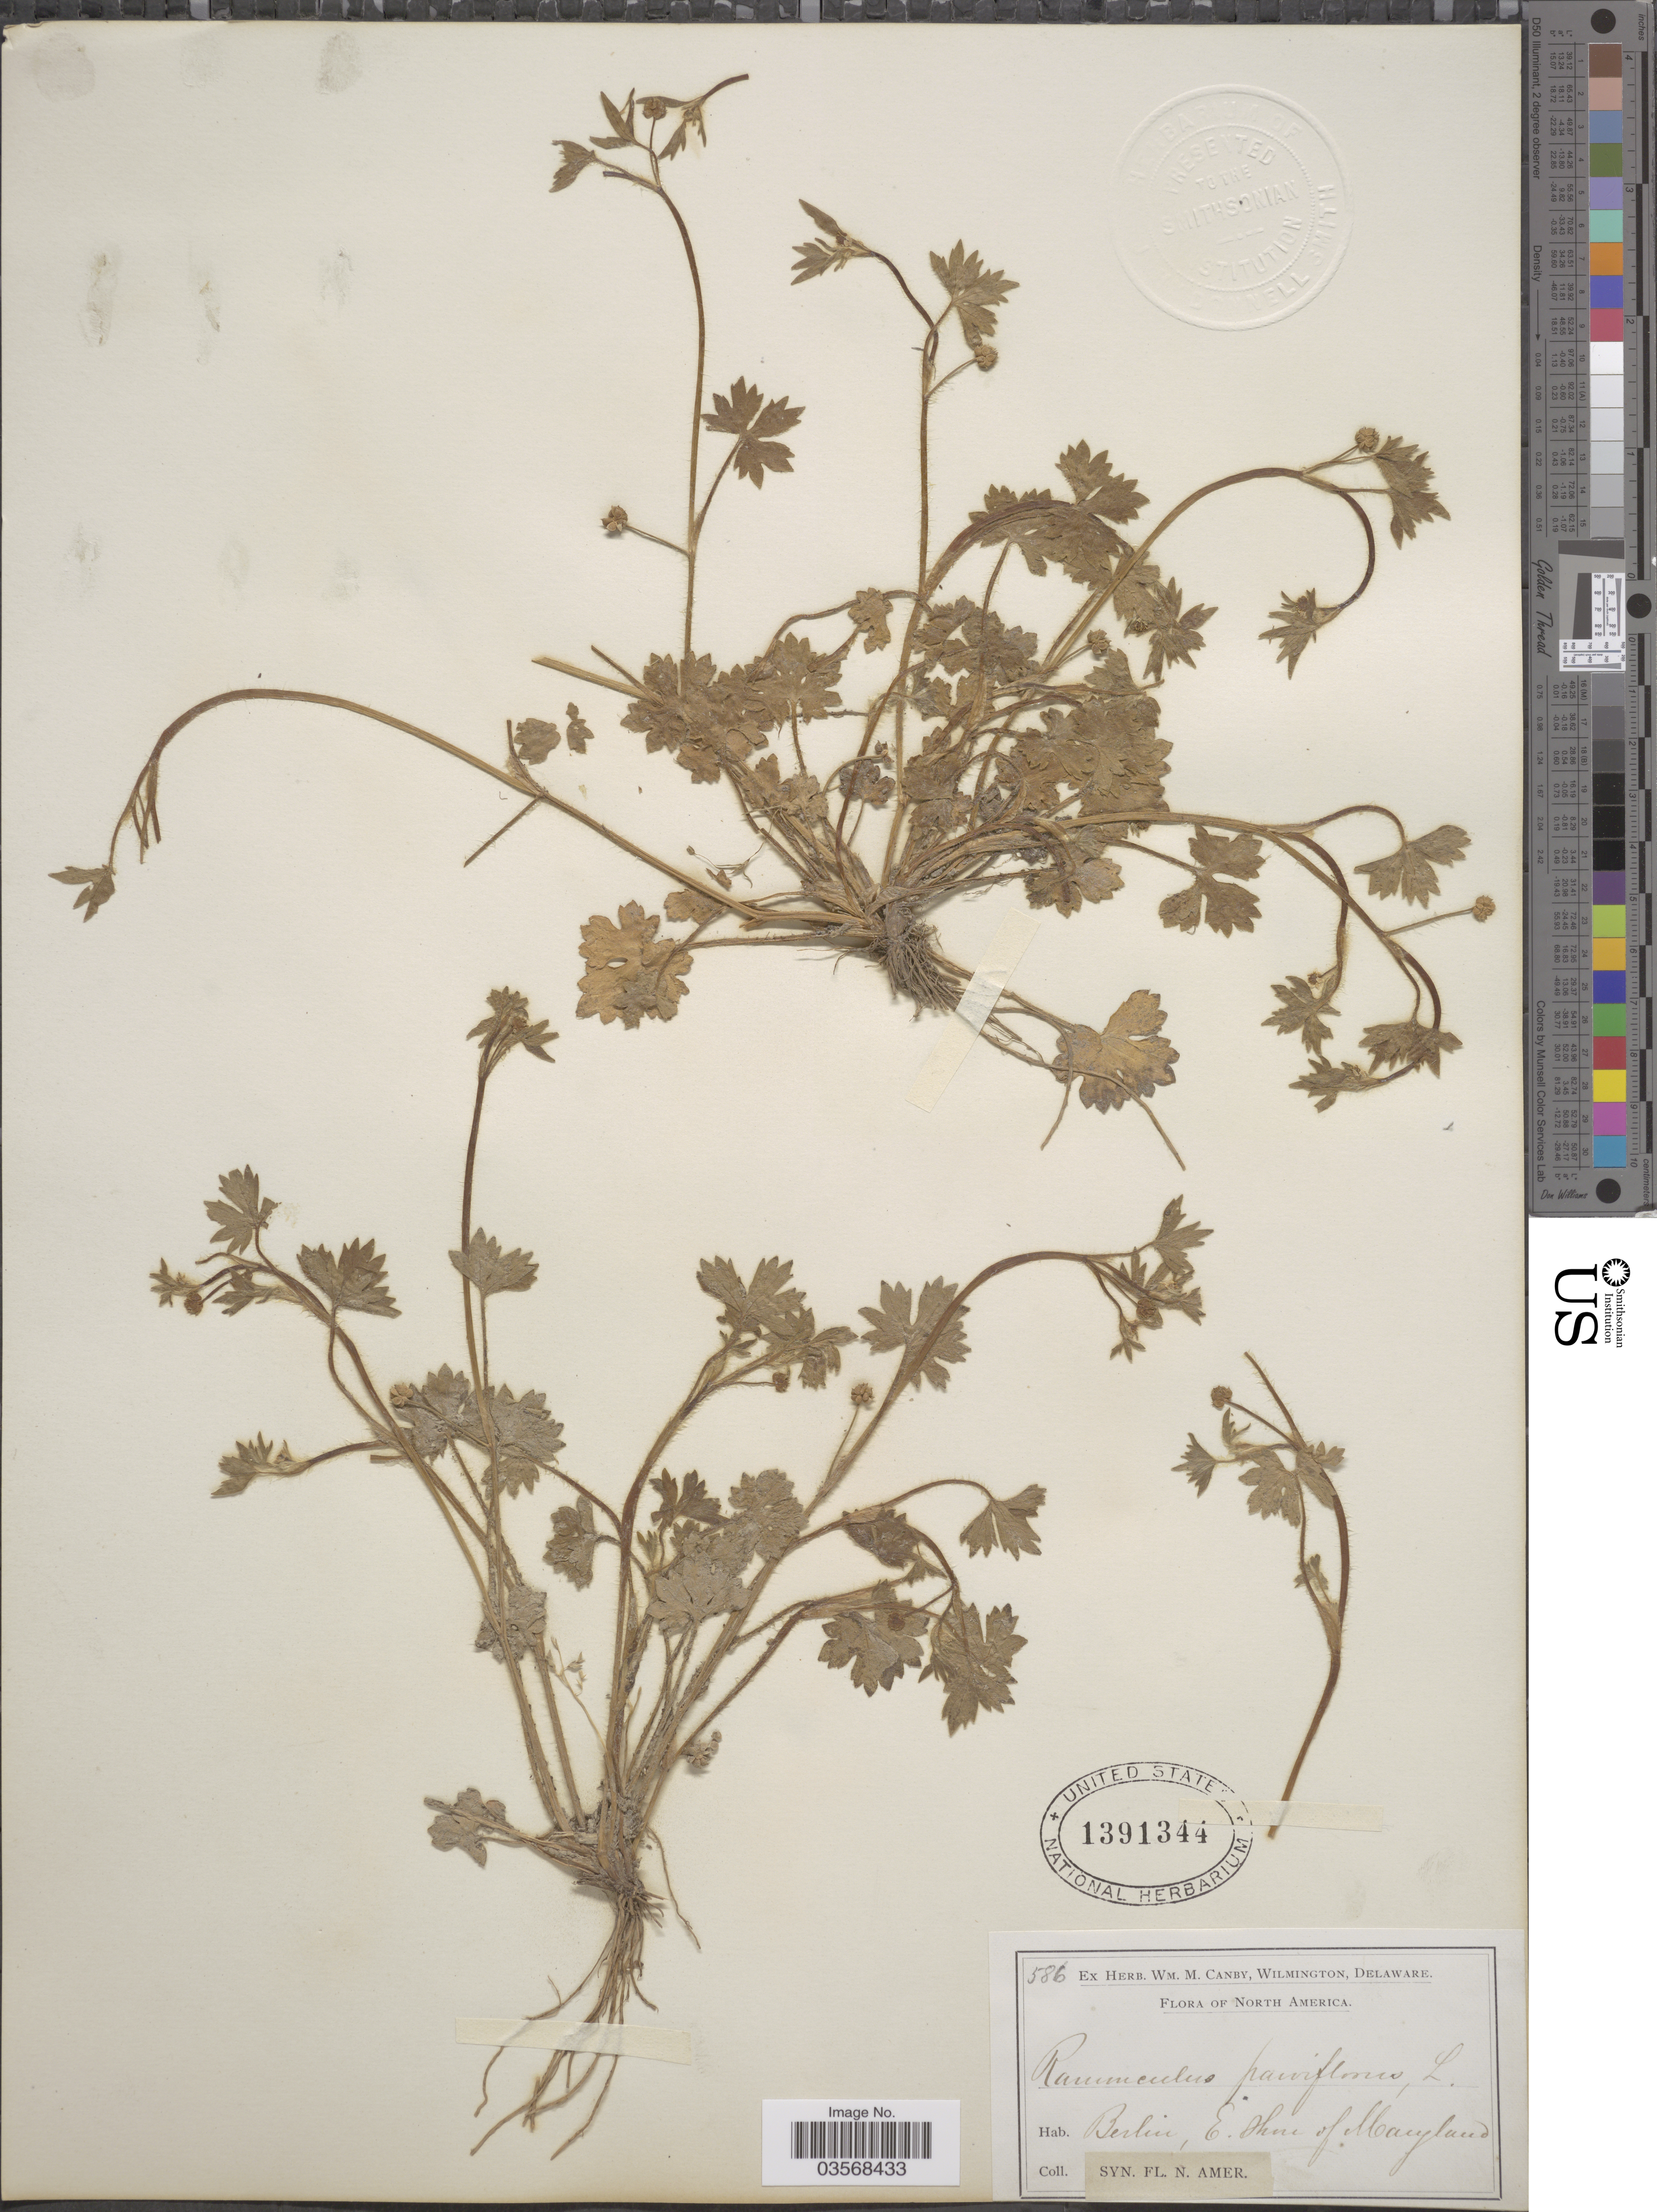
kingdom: Plantae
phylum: Tracheophyta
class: Magnoliopsida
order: Ranunculales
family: Ranunculaceae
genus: Ranunculus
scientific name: Ranunculus parviflorus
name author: L.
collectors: ex herb. W.M. Canby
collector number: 586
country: United States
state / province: Maryland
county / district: Worcester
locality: Berlin, E. shore of Maryland.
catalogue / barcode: US 1391344